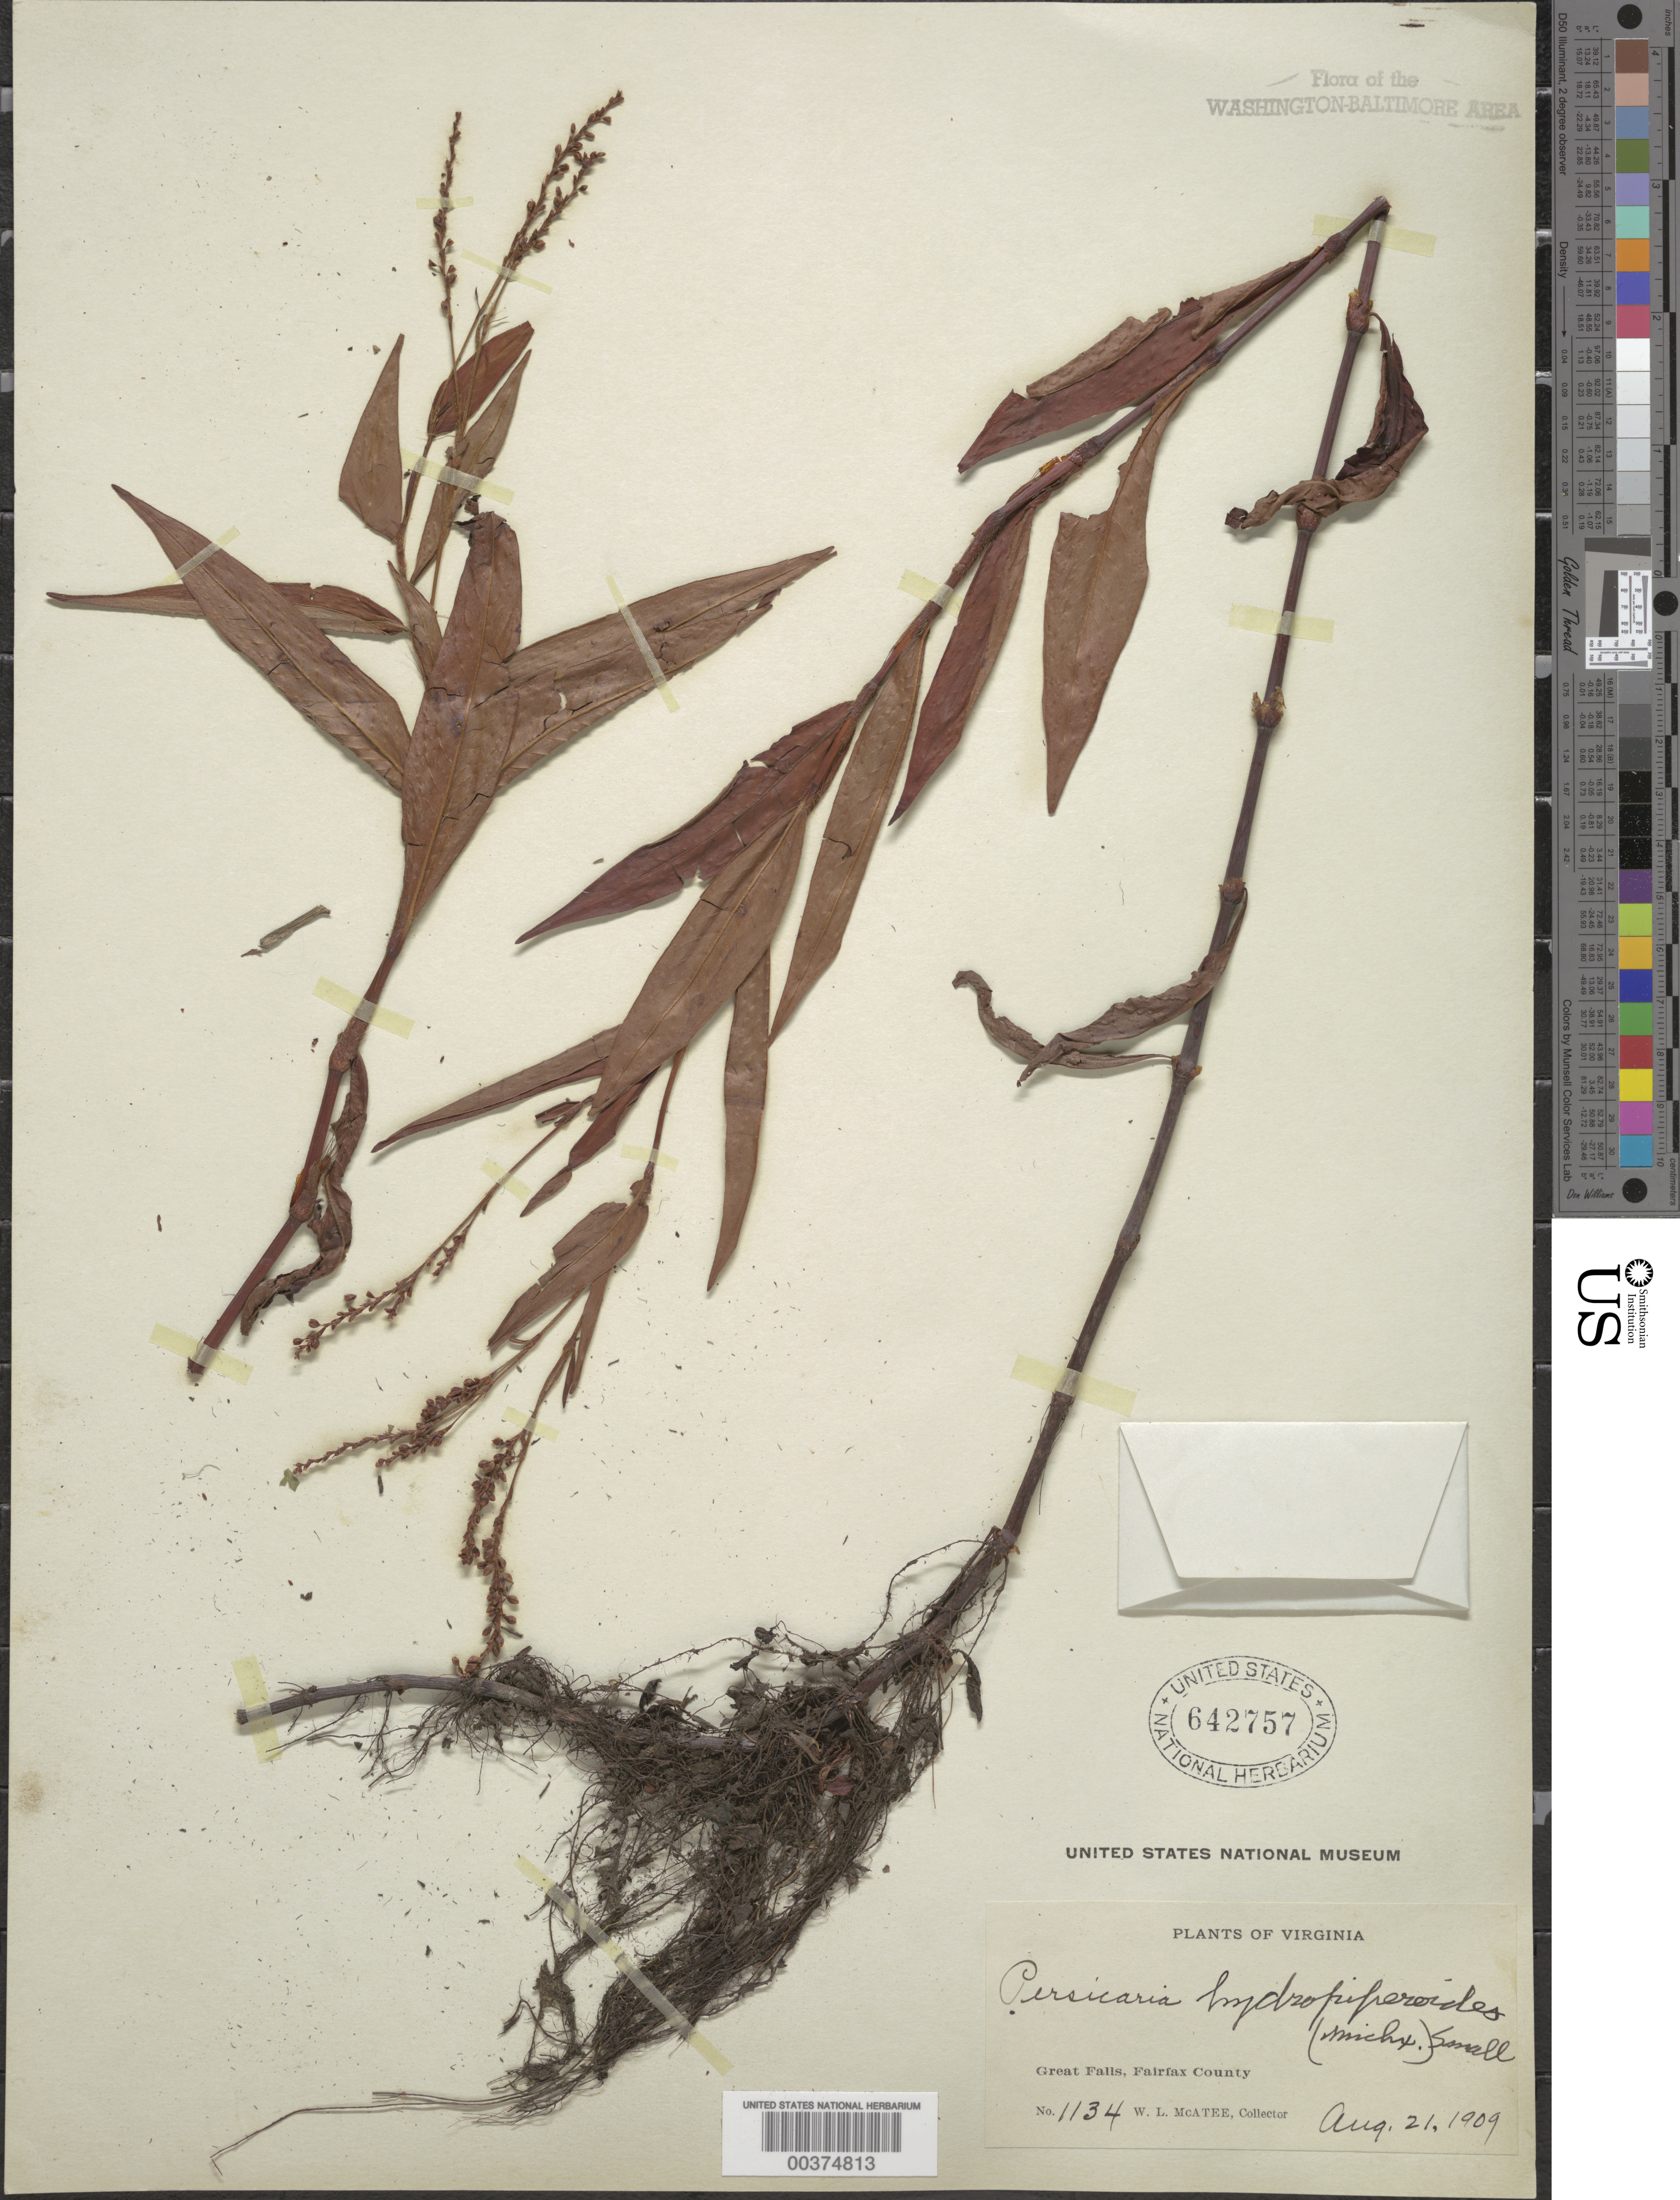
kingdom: Plantae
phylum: Tracheophyta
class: Magnoliopsida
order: Caryophyllales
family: Polygonaceae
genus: Persicaria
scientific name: Persicaria hydropiperoides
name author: (Michx.) Small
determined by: Atha, D. E.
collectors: W. McAtee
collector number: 1134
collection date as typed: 21 Aug 1909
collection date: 1909-08-21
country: United States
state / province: Virginia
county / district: Fairfax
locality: Great Falls C. and O. Canal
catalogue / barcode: US 642757